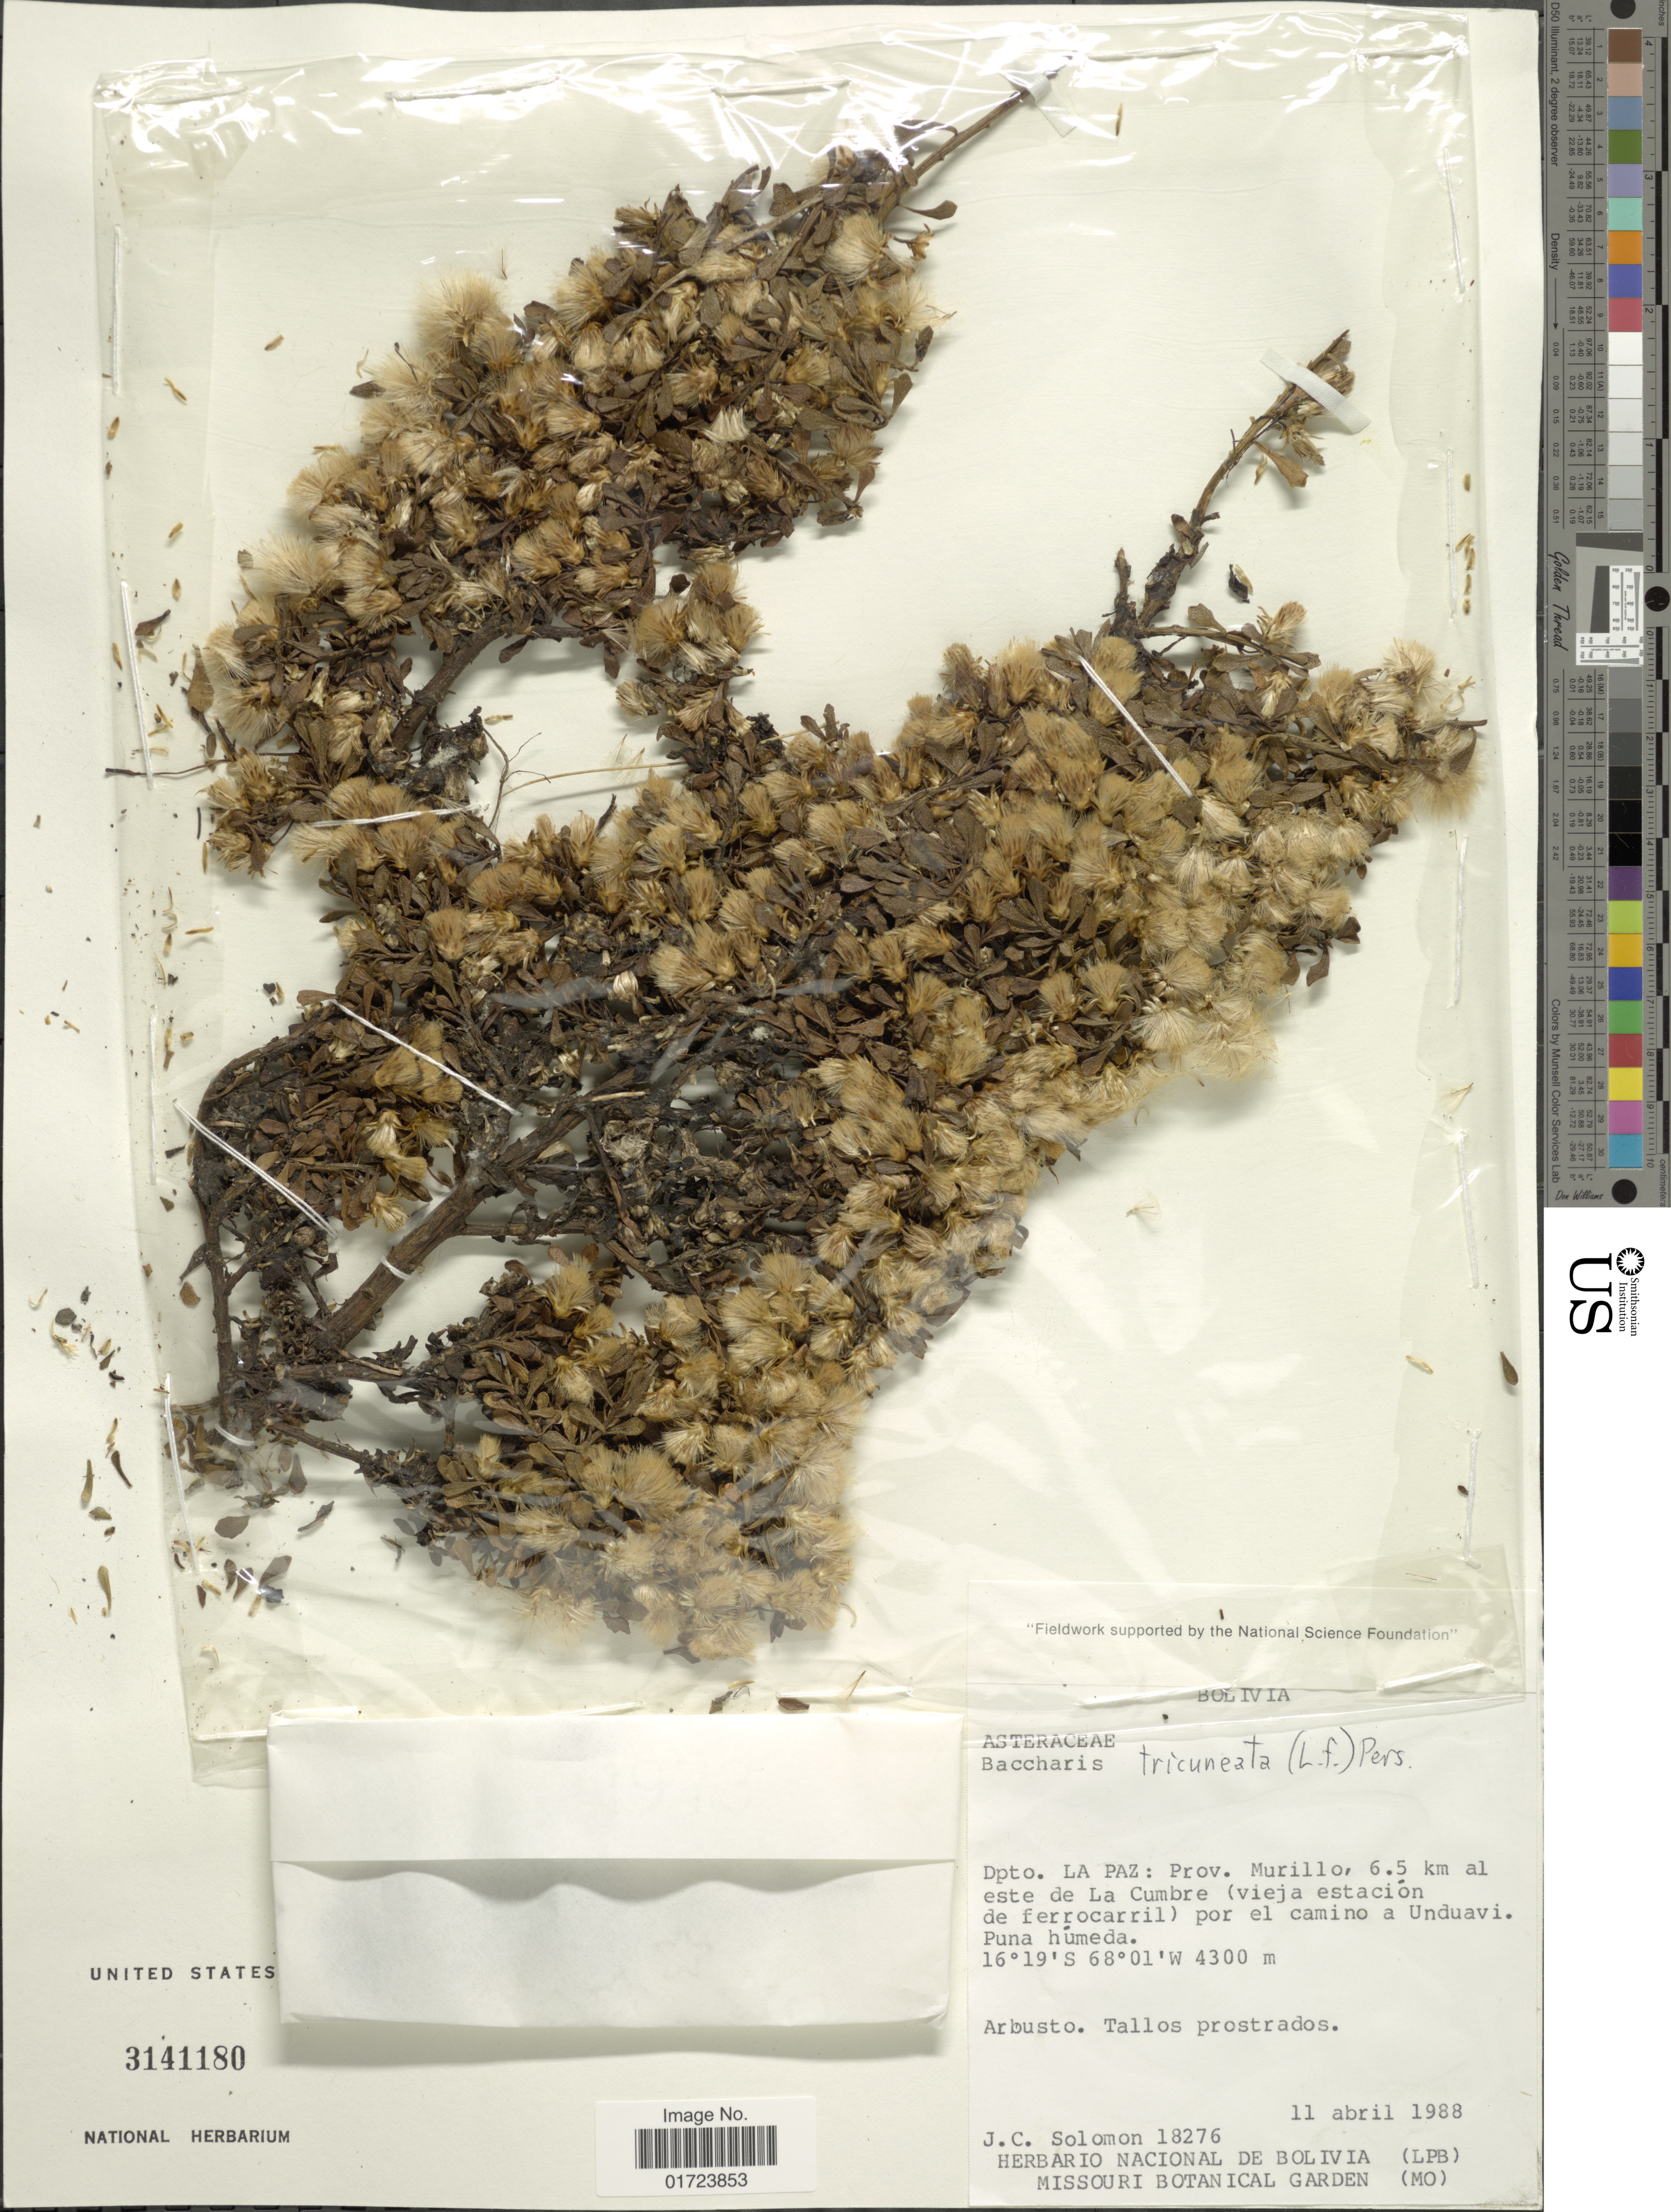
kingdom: Plantae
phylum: Tracheophyta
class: Magnoliopsida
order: Asterales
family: Asteraceae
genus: Baccharis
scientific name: Baccharis tricuneata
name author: (L. f.) Pers.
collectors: J. C. Solomon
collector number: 18276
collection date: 1988-04-11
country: Bolivia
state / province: La Paz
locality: Bolivia. Dpto. La Paz: Prov. Murillo. 6.5 km al este de la Cumbre (vieja estacion de ferrocarrril) por el camino a Unduavi, Puna humeda.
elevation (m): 4300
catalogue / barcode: US 3141180